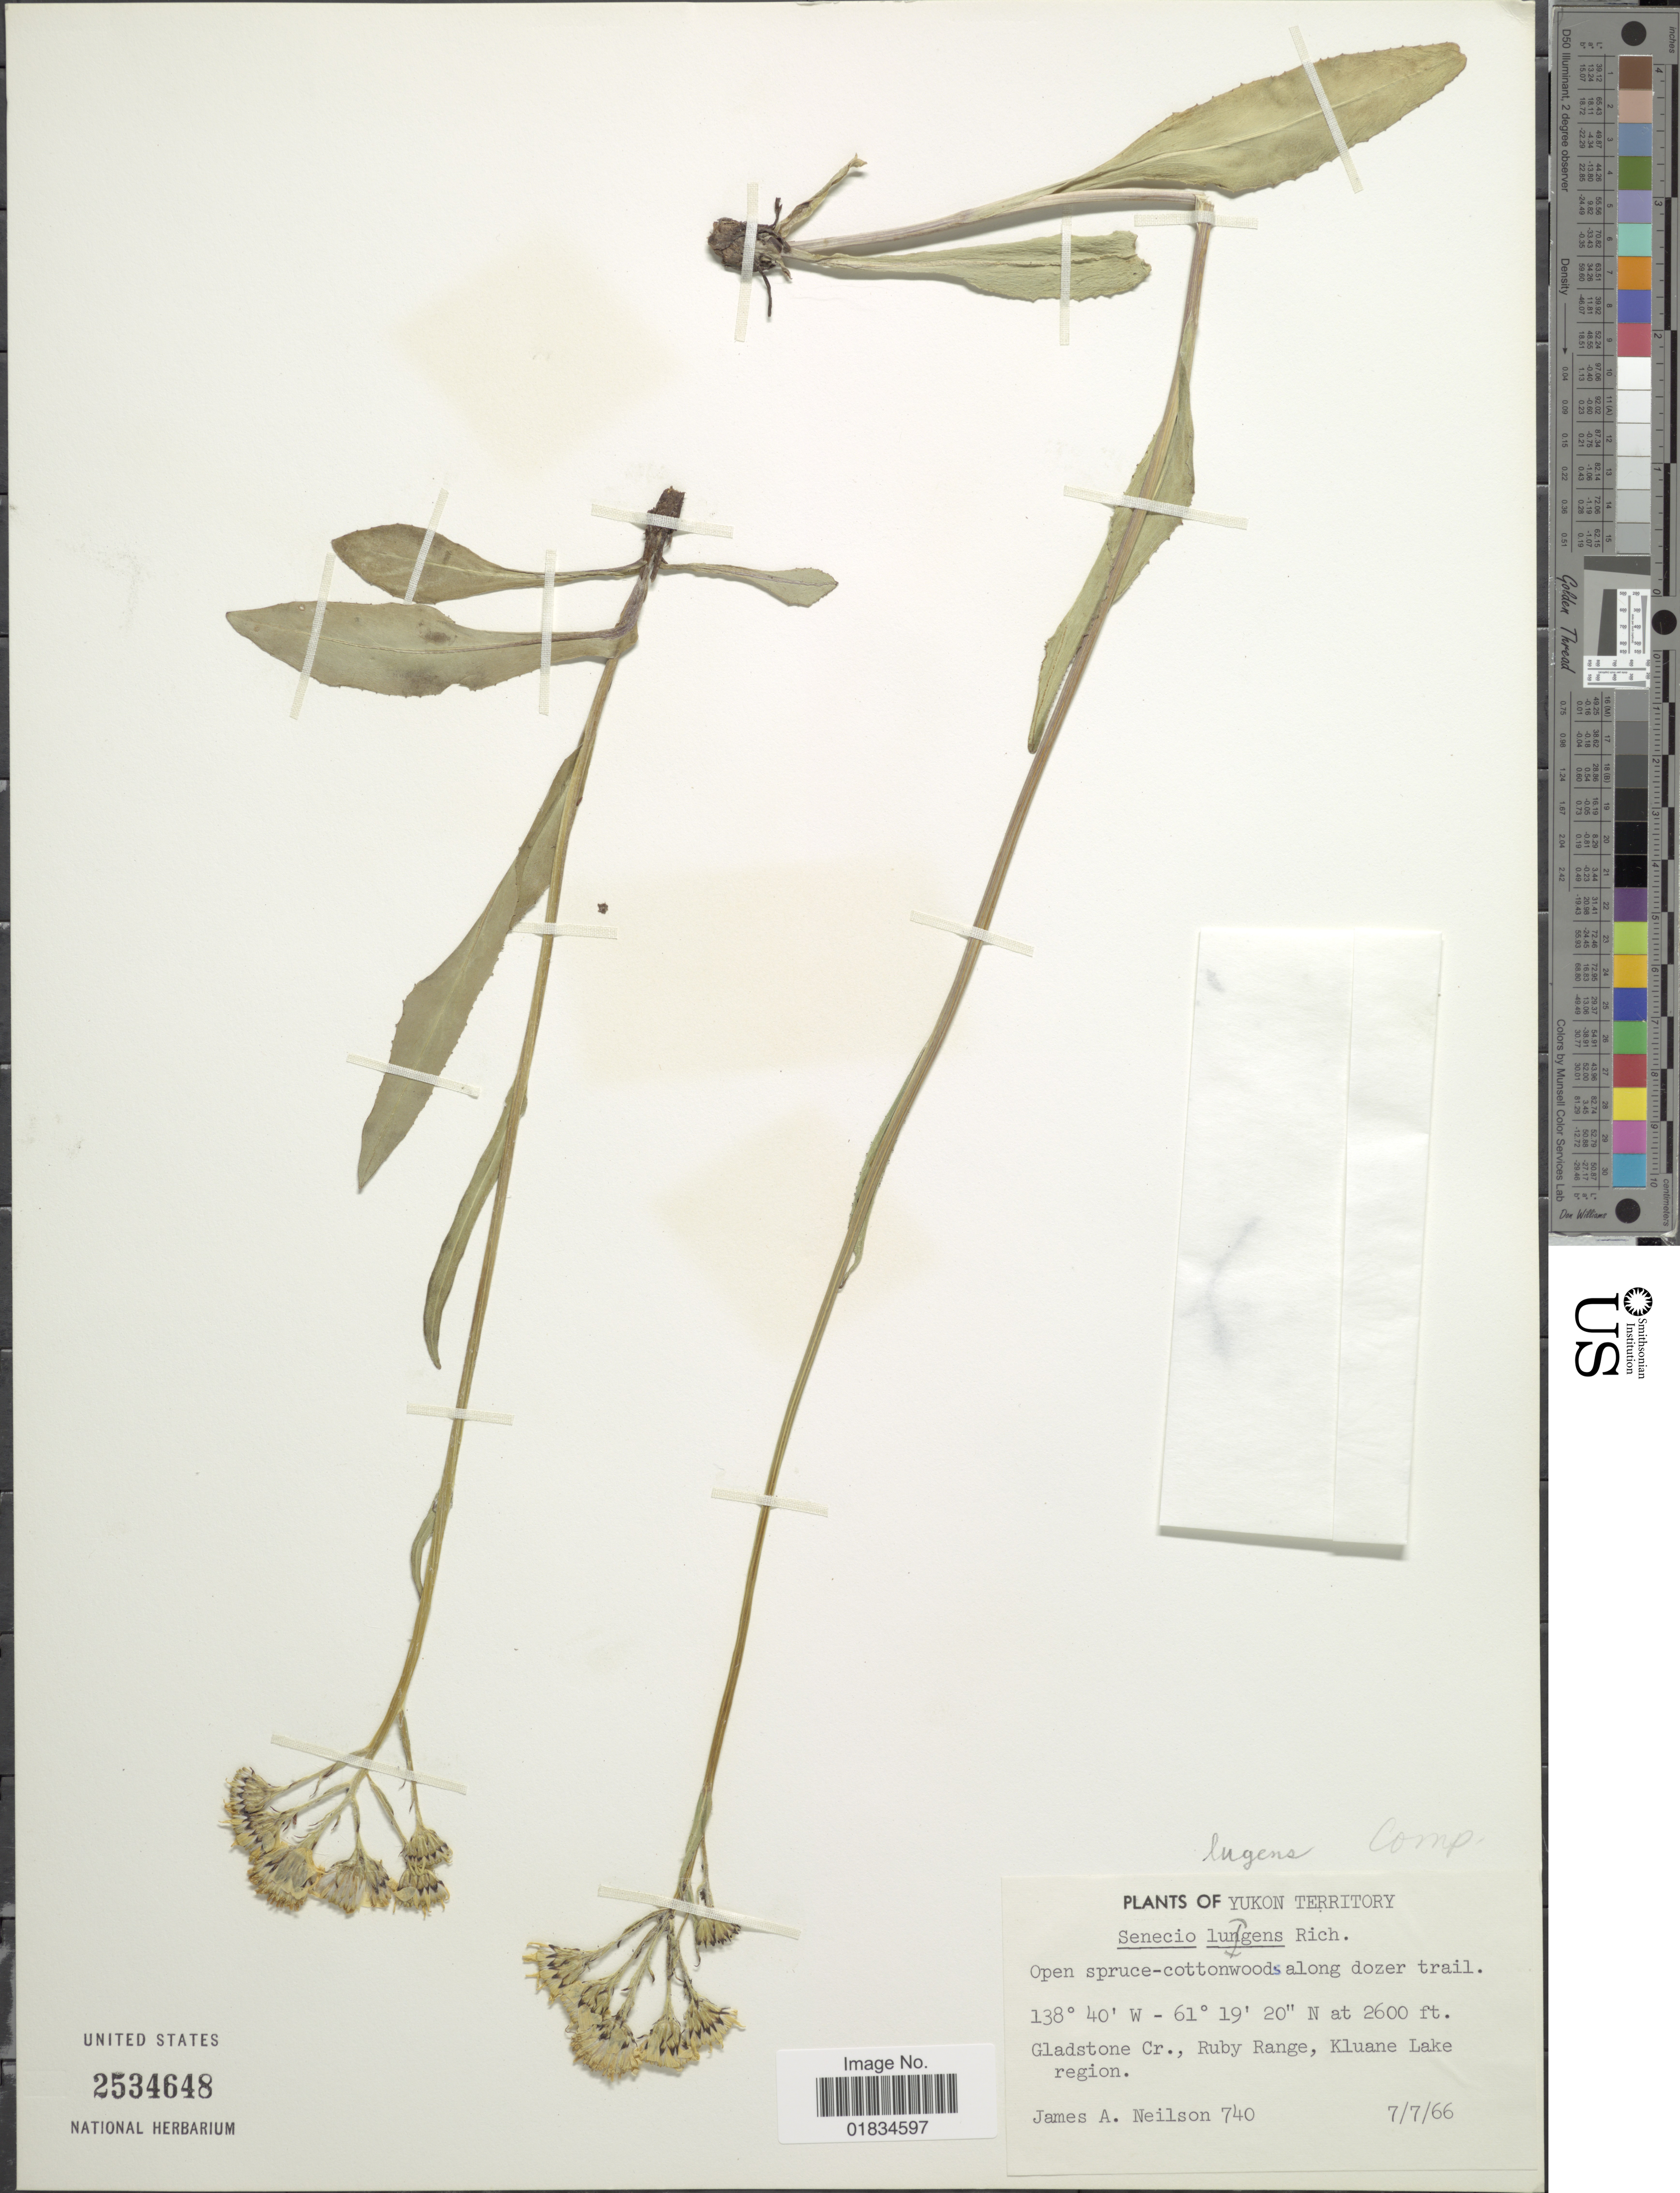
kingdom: Plantae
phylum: Tracheophyta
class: Magnoliopsida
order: Asterales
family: Asteraceae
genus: Senecio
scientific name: Senecio lugens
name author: Richardson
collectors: J. Neilson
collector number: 740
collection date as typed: Transcribed d/m/y: 7/7/66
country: Canada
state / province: Yukon Territory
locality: Along dozer rail. Gladstone Cr., Ruby Range, Kluane Lake region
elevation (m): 792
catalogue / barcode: US 2534648